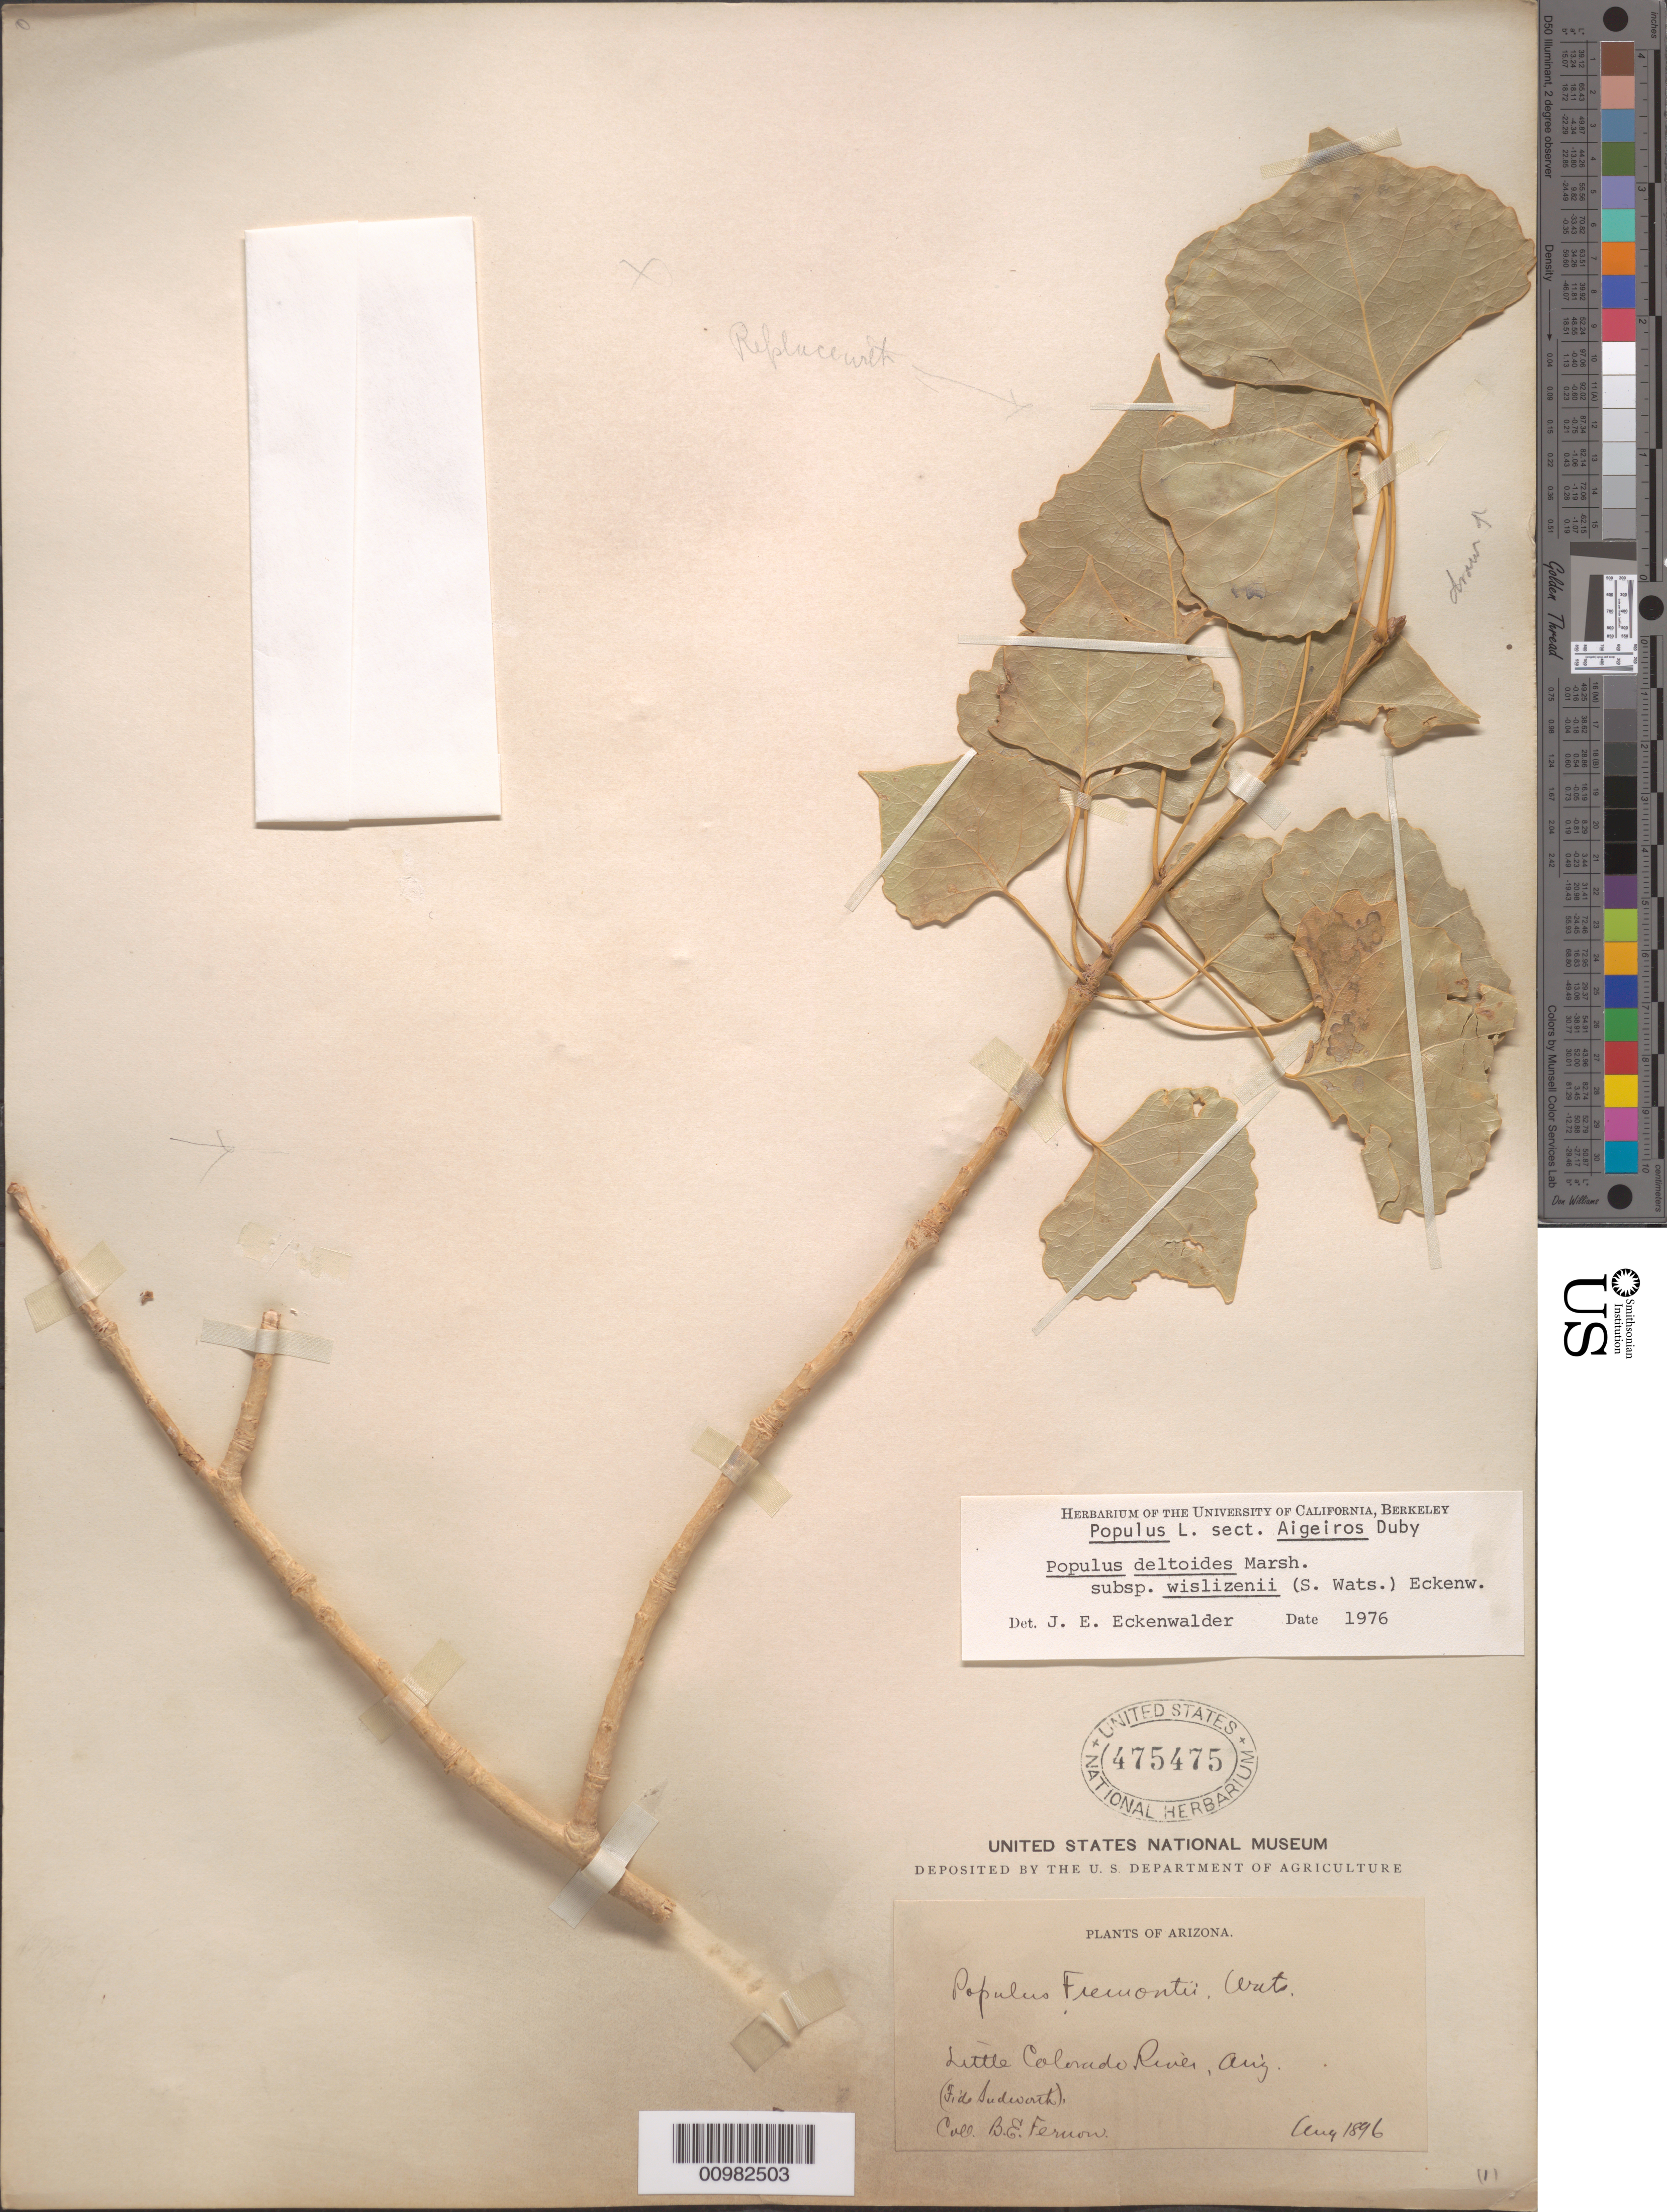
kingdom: Plantae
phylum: Tracheophyta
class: Magnoliopsida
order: Malpighiales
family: Salicaceae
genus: Populus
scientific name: Populus deltoides subsp. wislizeni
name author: (S. Watson) Eckenw.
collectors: B. Fernow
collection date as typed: Aug 1896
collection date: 1896-08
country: United States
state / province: Arizona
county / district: Coconino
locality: Little Colorado River (Tide Sudworth).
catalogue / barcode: US 475475